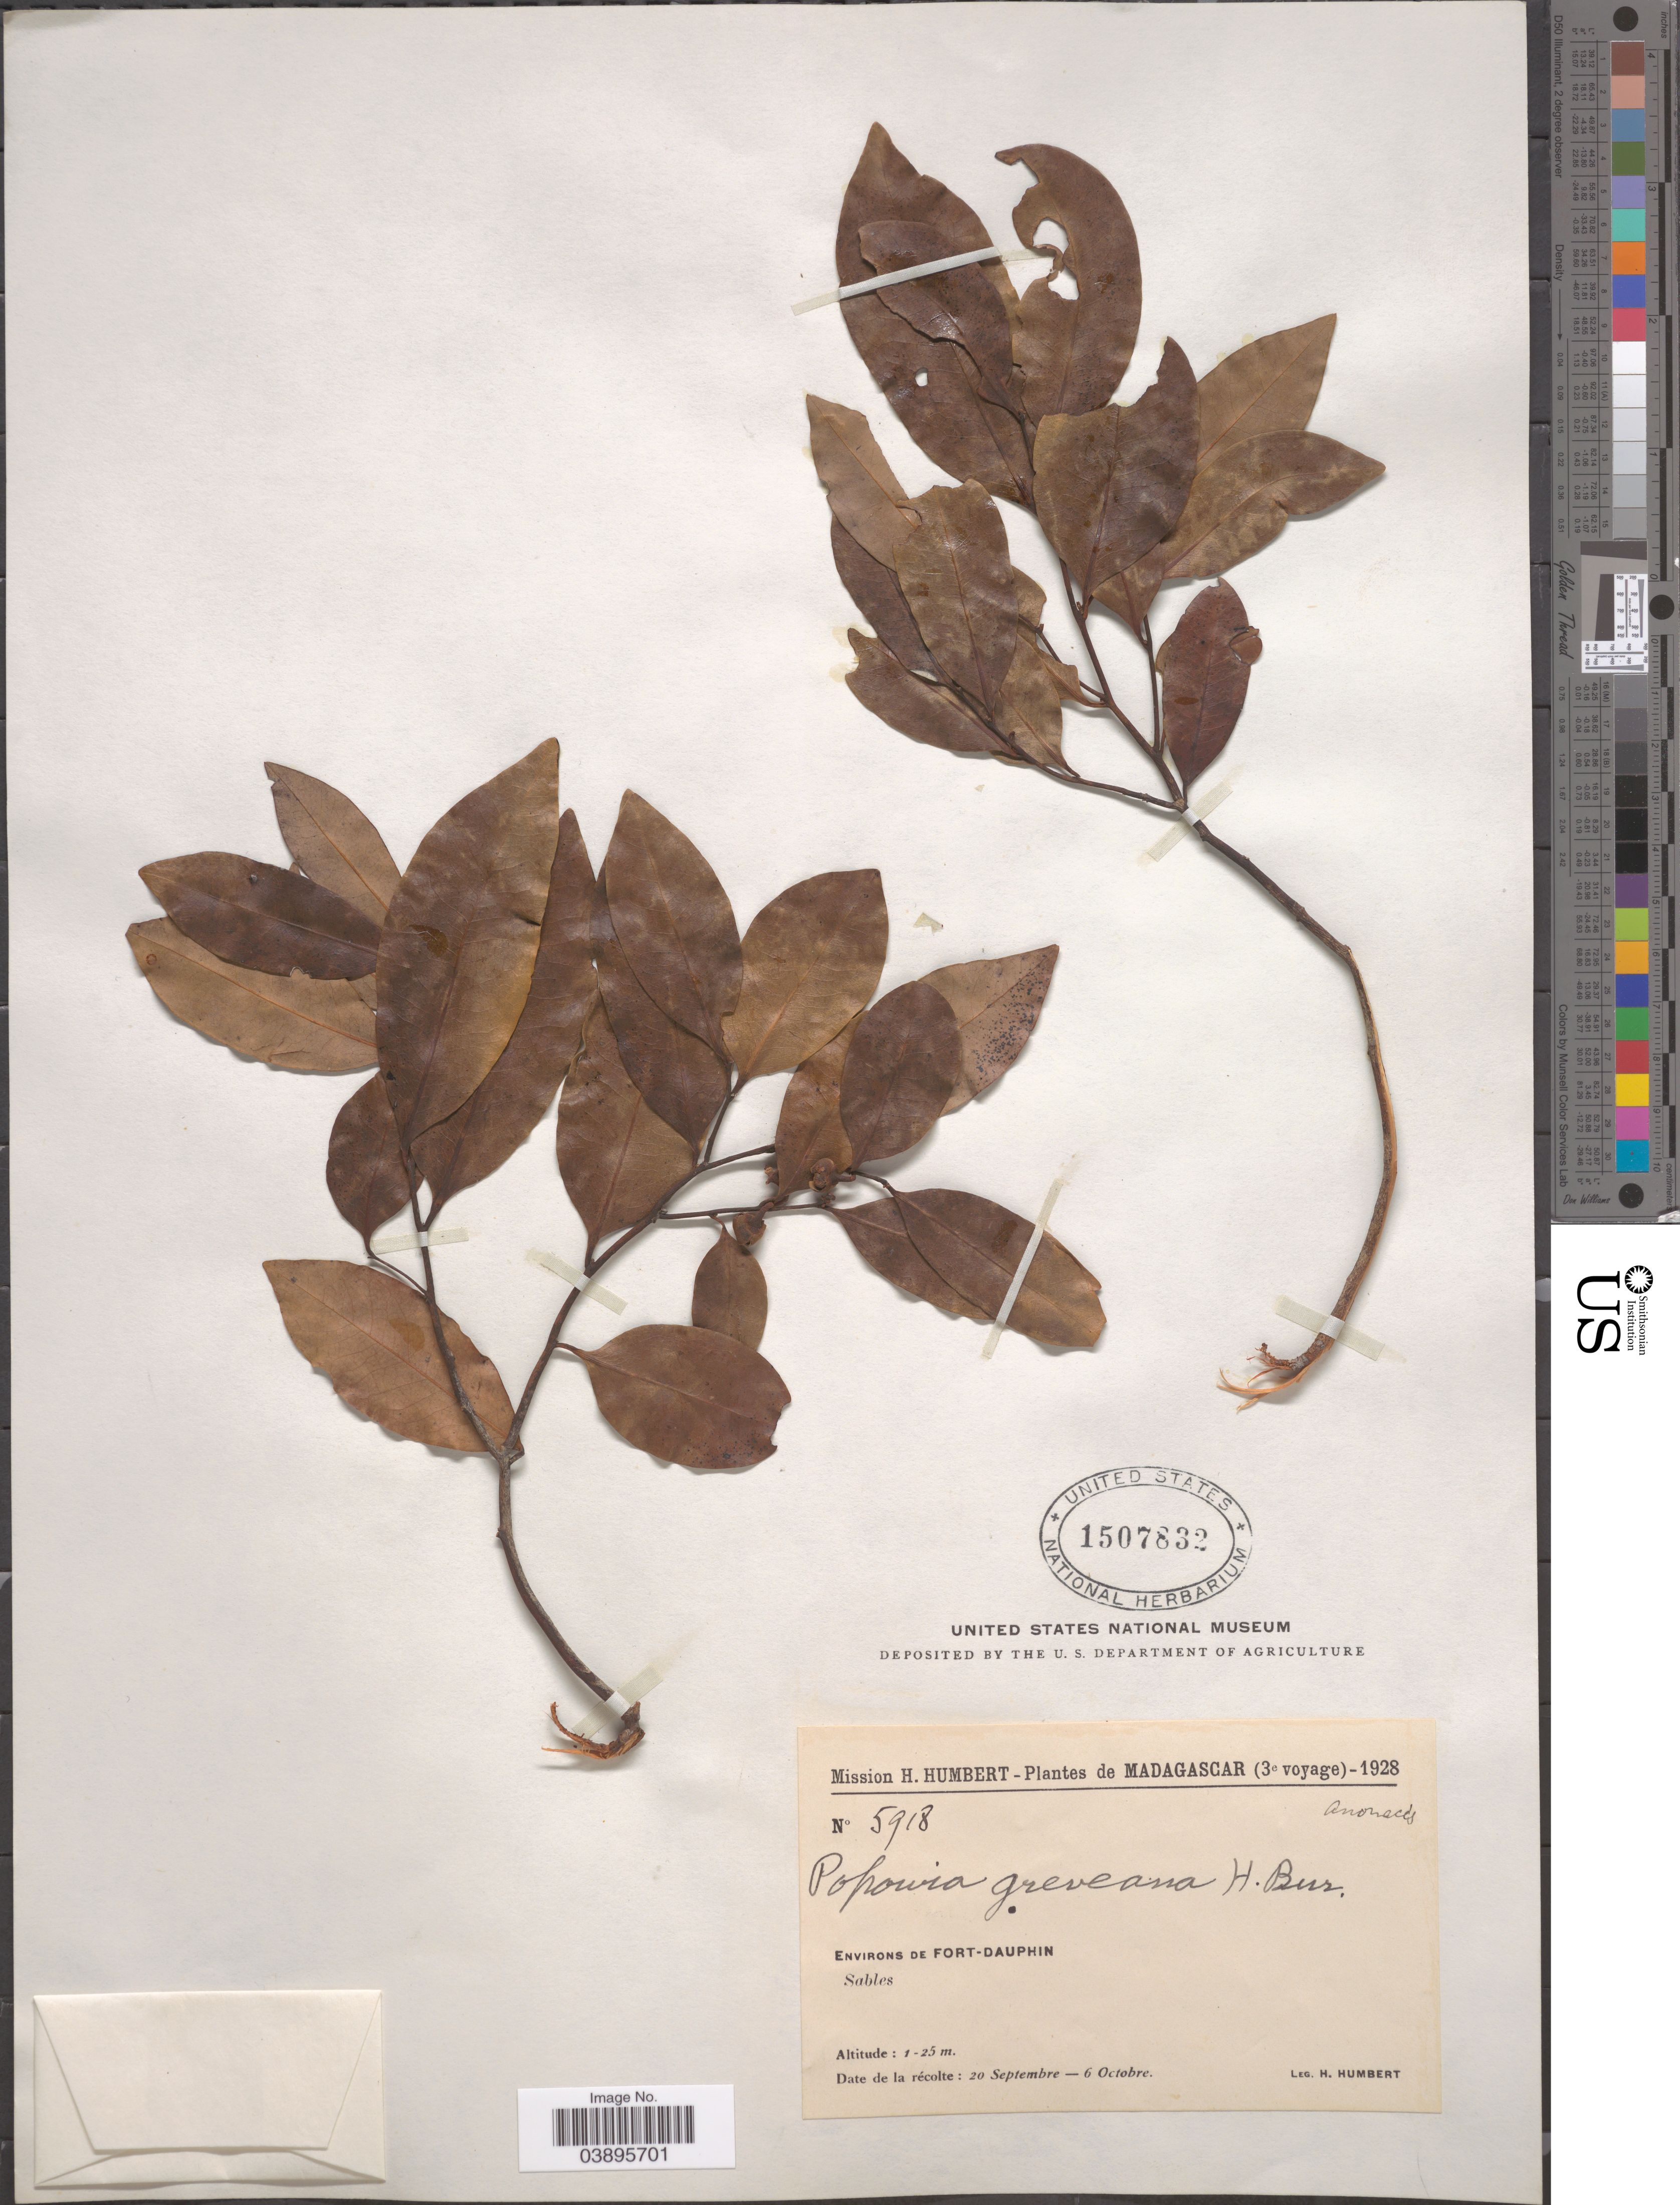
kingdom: Plantae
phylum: Tracheophyta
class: Magnoliopsida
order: Magnoliales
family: Annonaceae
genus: Popowia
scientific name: Popowia greveana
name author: (Baill.) Ghesq.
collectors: H. Humbert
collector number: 5918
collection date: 1928-09-20/1928-10-06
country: Madagascar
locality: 3e voyage. Environs de Fort-Dauphin. Sables.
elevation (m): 1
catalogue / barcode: US 1507832